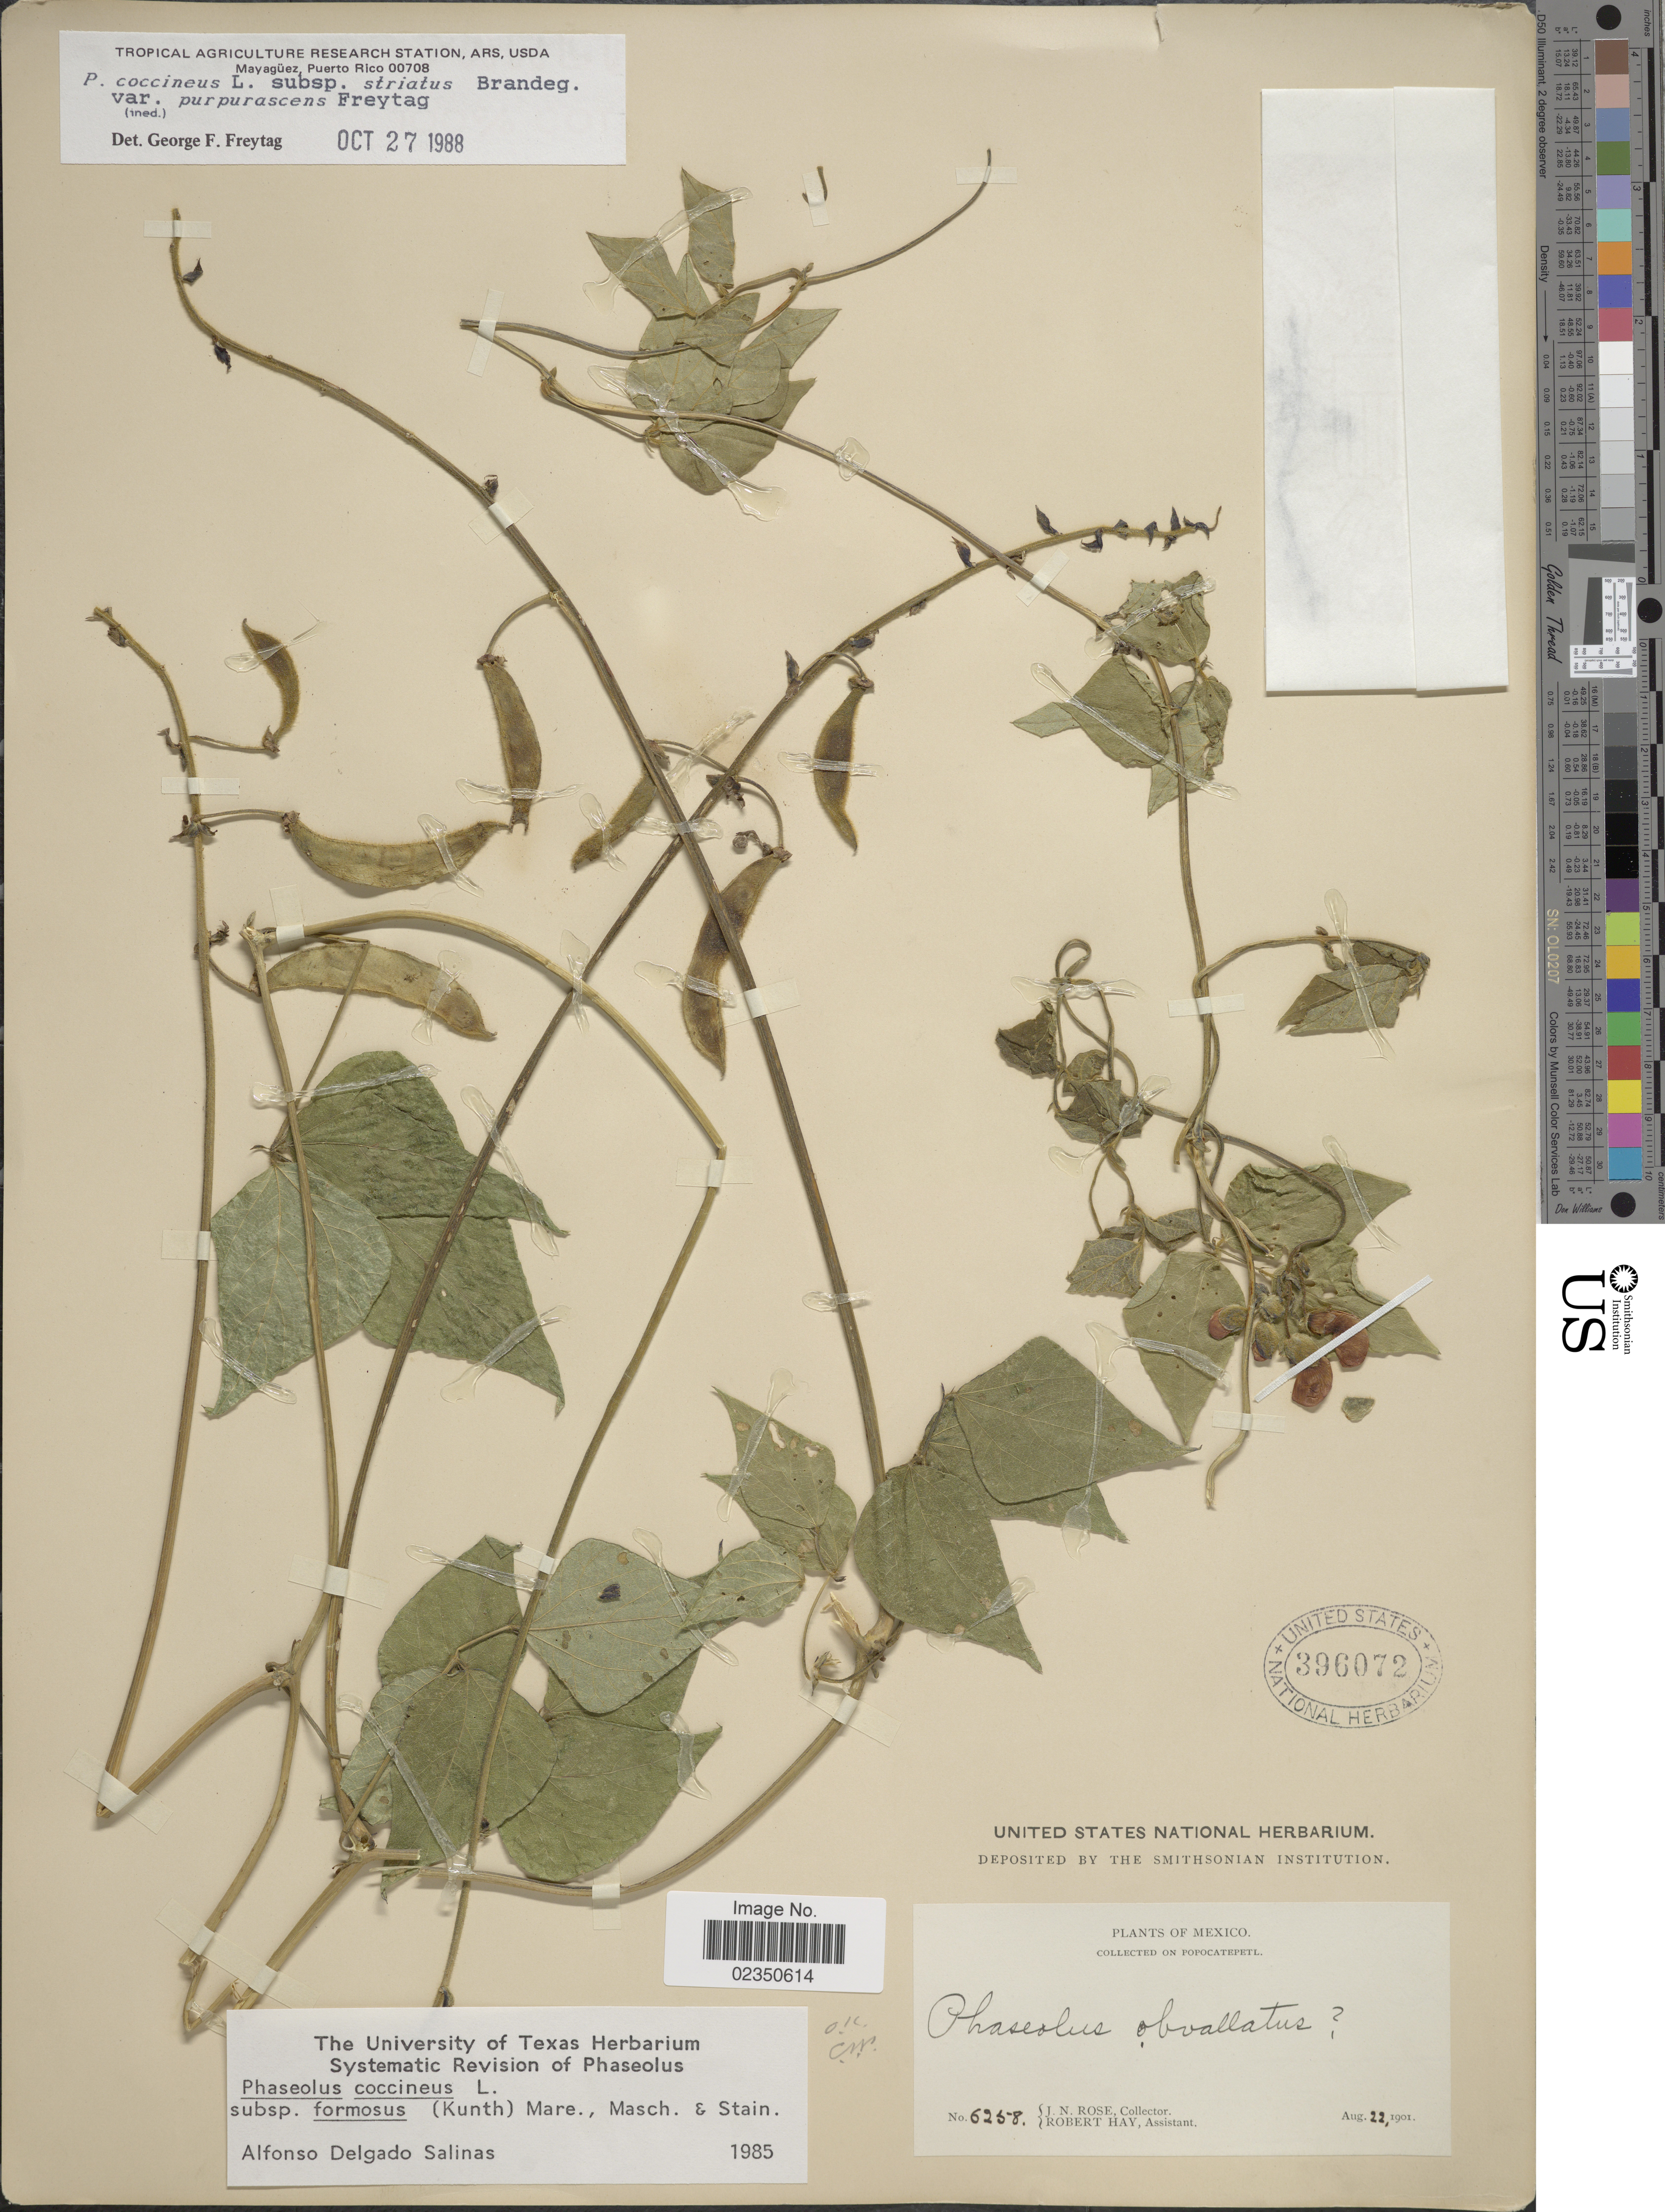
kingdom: Plantae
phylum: Tracheophyta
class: Magnoliopsida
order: Fabales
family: Fabaceae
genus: Phaseolus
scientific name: Phaseolus coccineus var. purpurascens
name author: Freytag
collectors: J. N. Rose & R. Hay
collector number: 6258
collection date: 1901-08-22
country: Mexico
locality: On Popocatepetl.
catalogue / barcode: US 396072